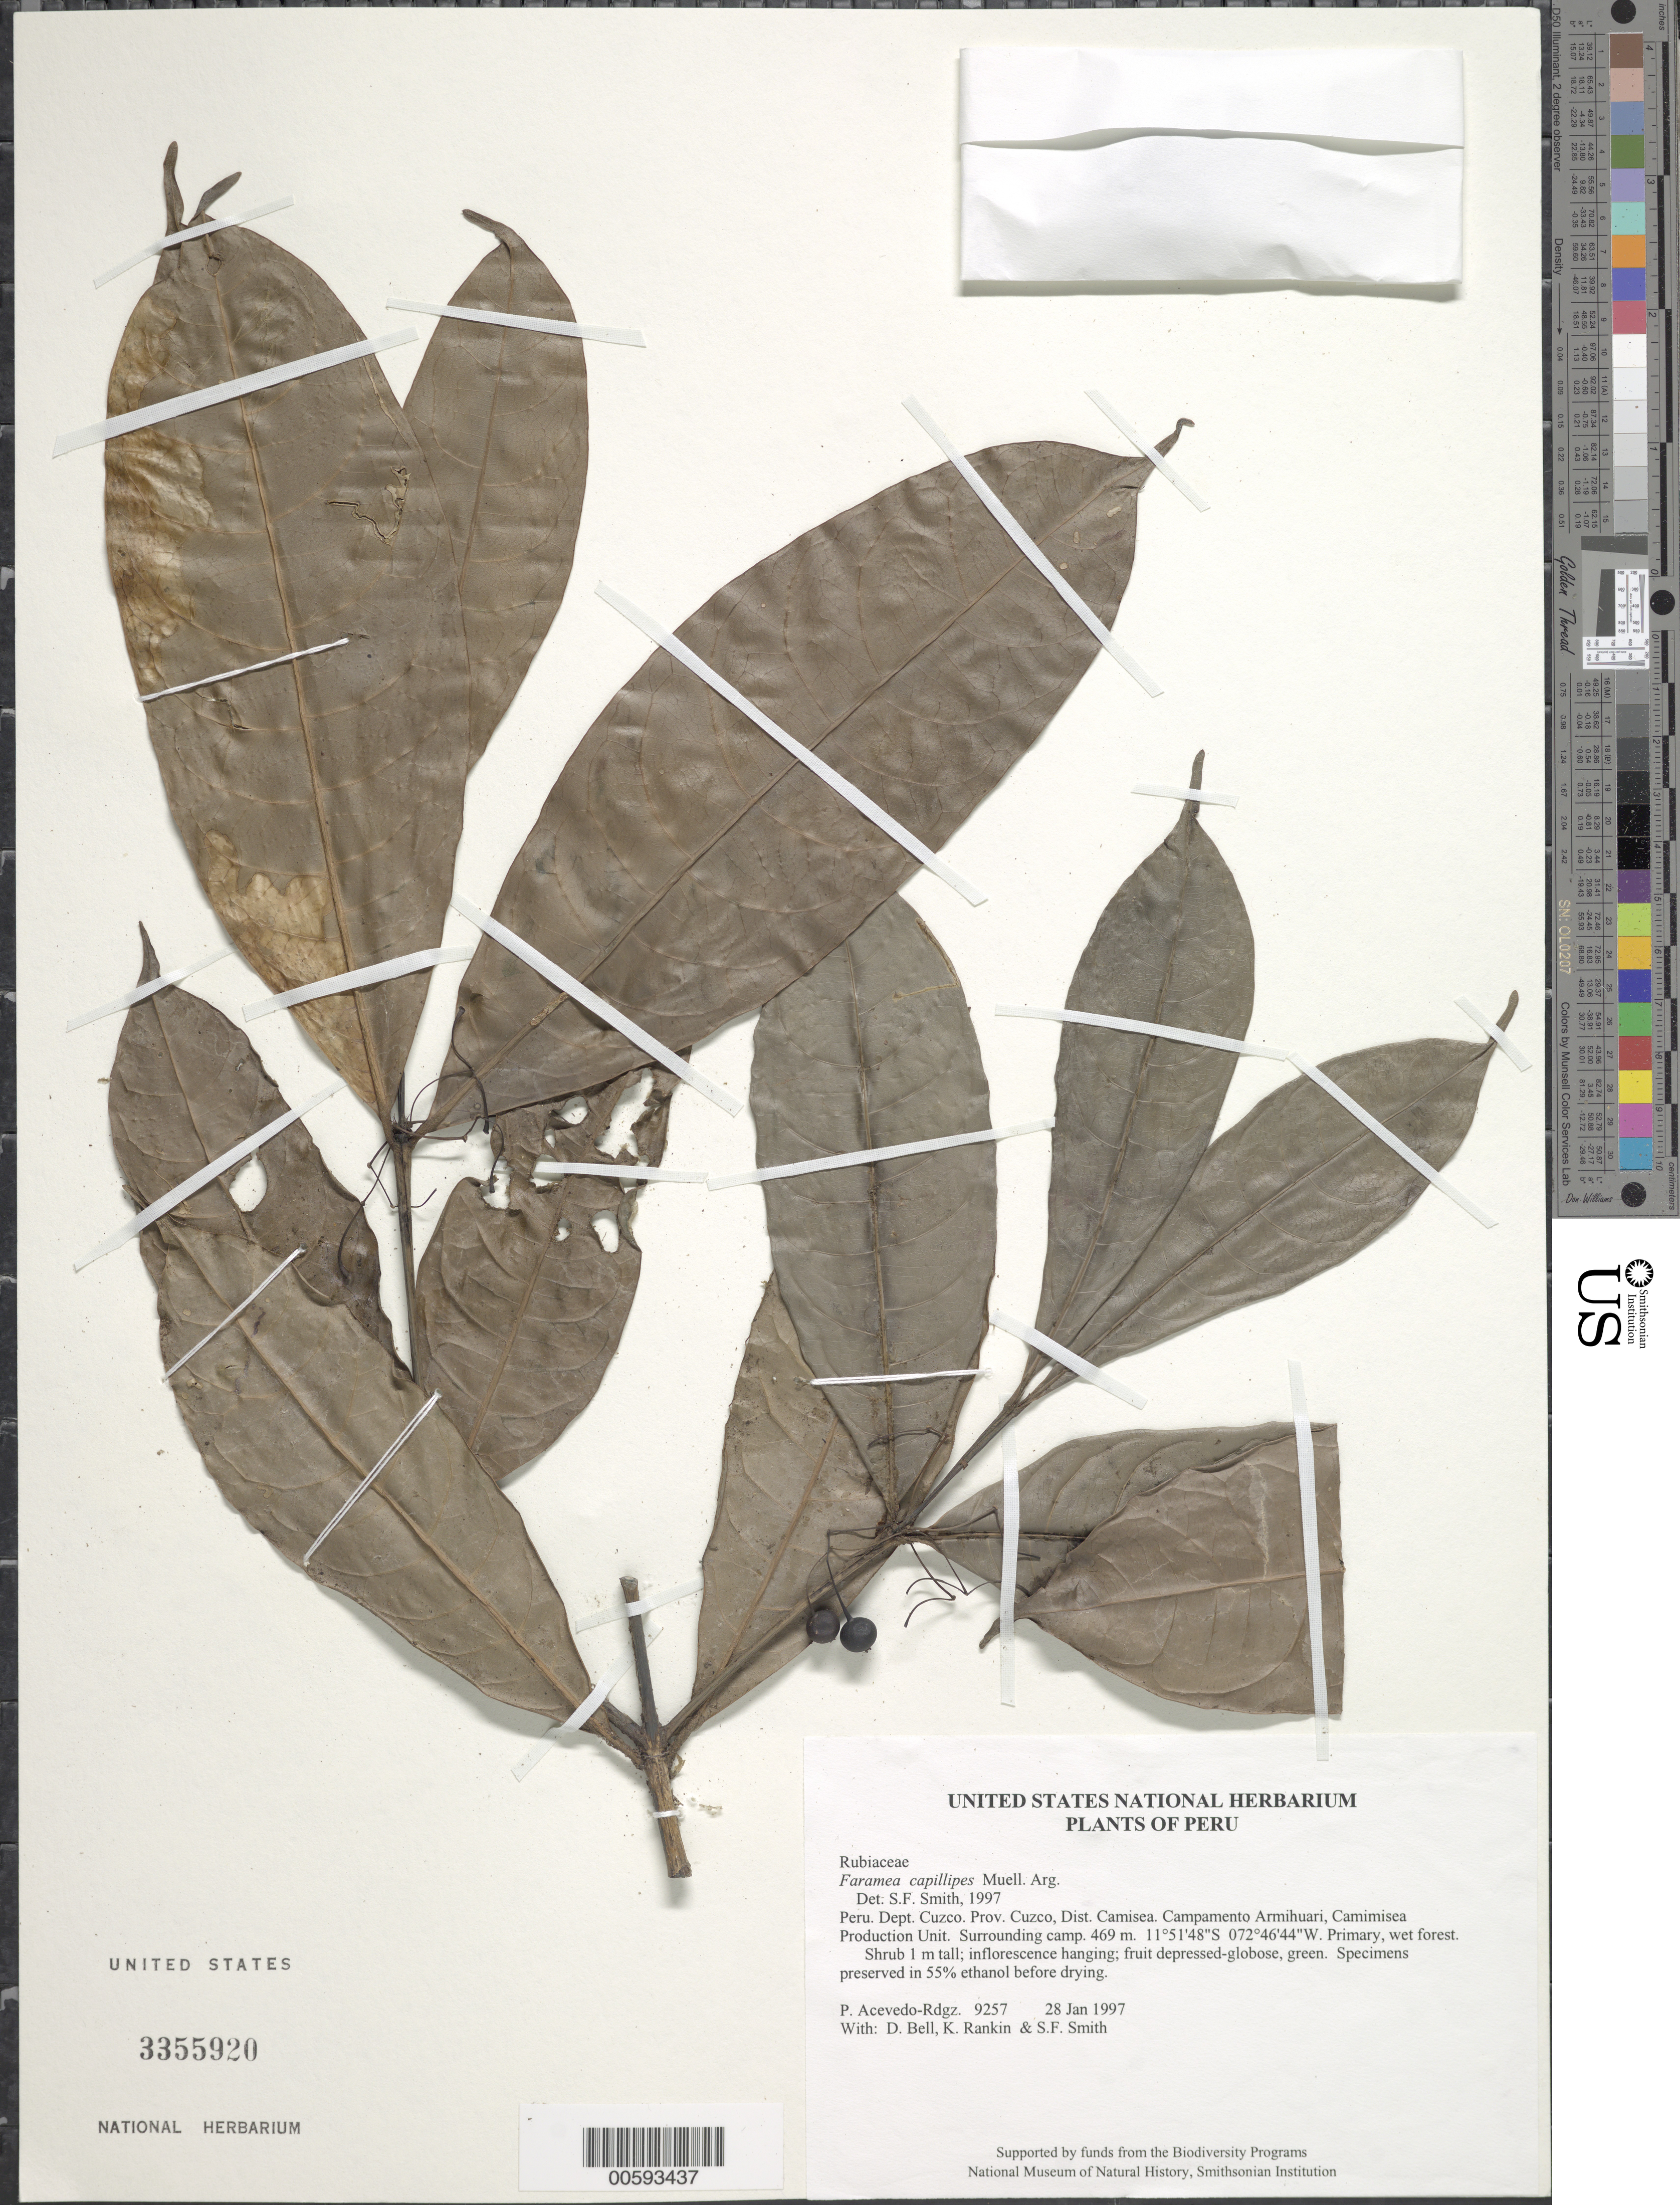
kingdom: Plantae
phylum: Tracheophyta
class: Magnoliopsida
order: Gentianales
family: Rubiaceae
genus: Faramea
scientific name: Faramea capillipes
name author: Müll. Arg.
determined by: Smith, Stephen F., (US), NMNH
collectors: P. Acevedo-Rodr., D. A. Bell, K. B. Rankin & S.F. Smith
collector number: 9257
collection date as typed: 28 Jan 1997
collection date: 1997-01-28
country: Peru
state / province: Cusco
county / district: Cusco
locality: Districto Camisea, Campamento Armihuari, Camimisea Production Unit. Surrounding camp.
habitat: Primary, wet forest.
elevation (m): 469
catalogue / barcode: US 3355920